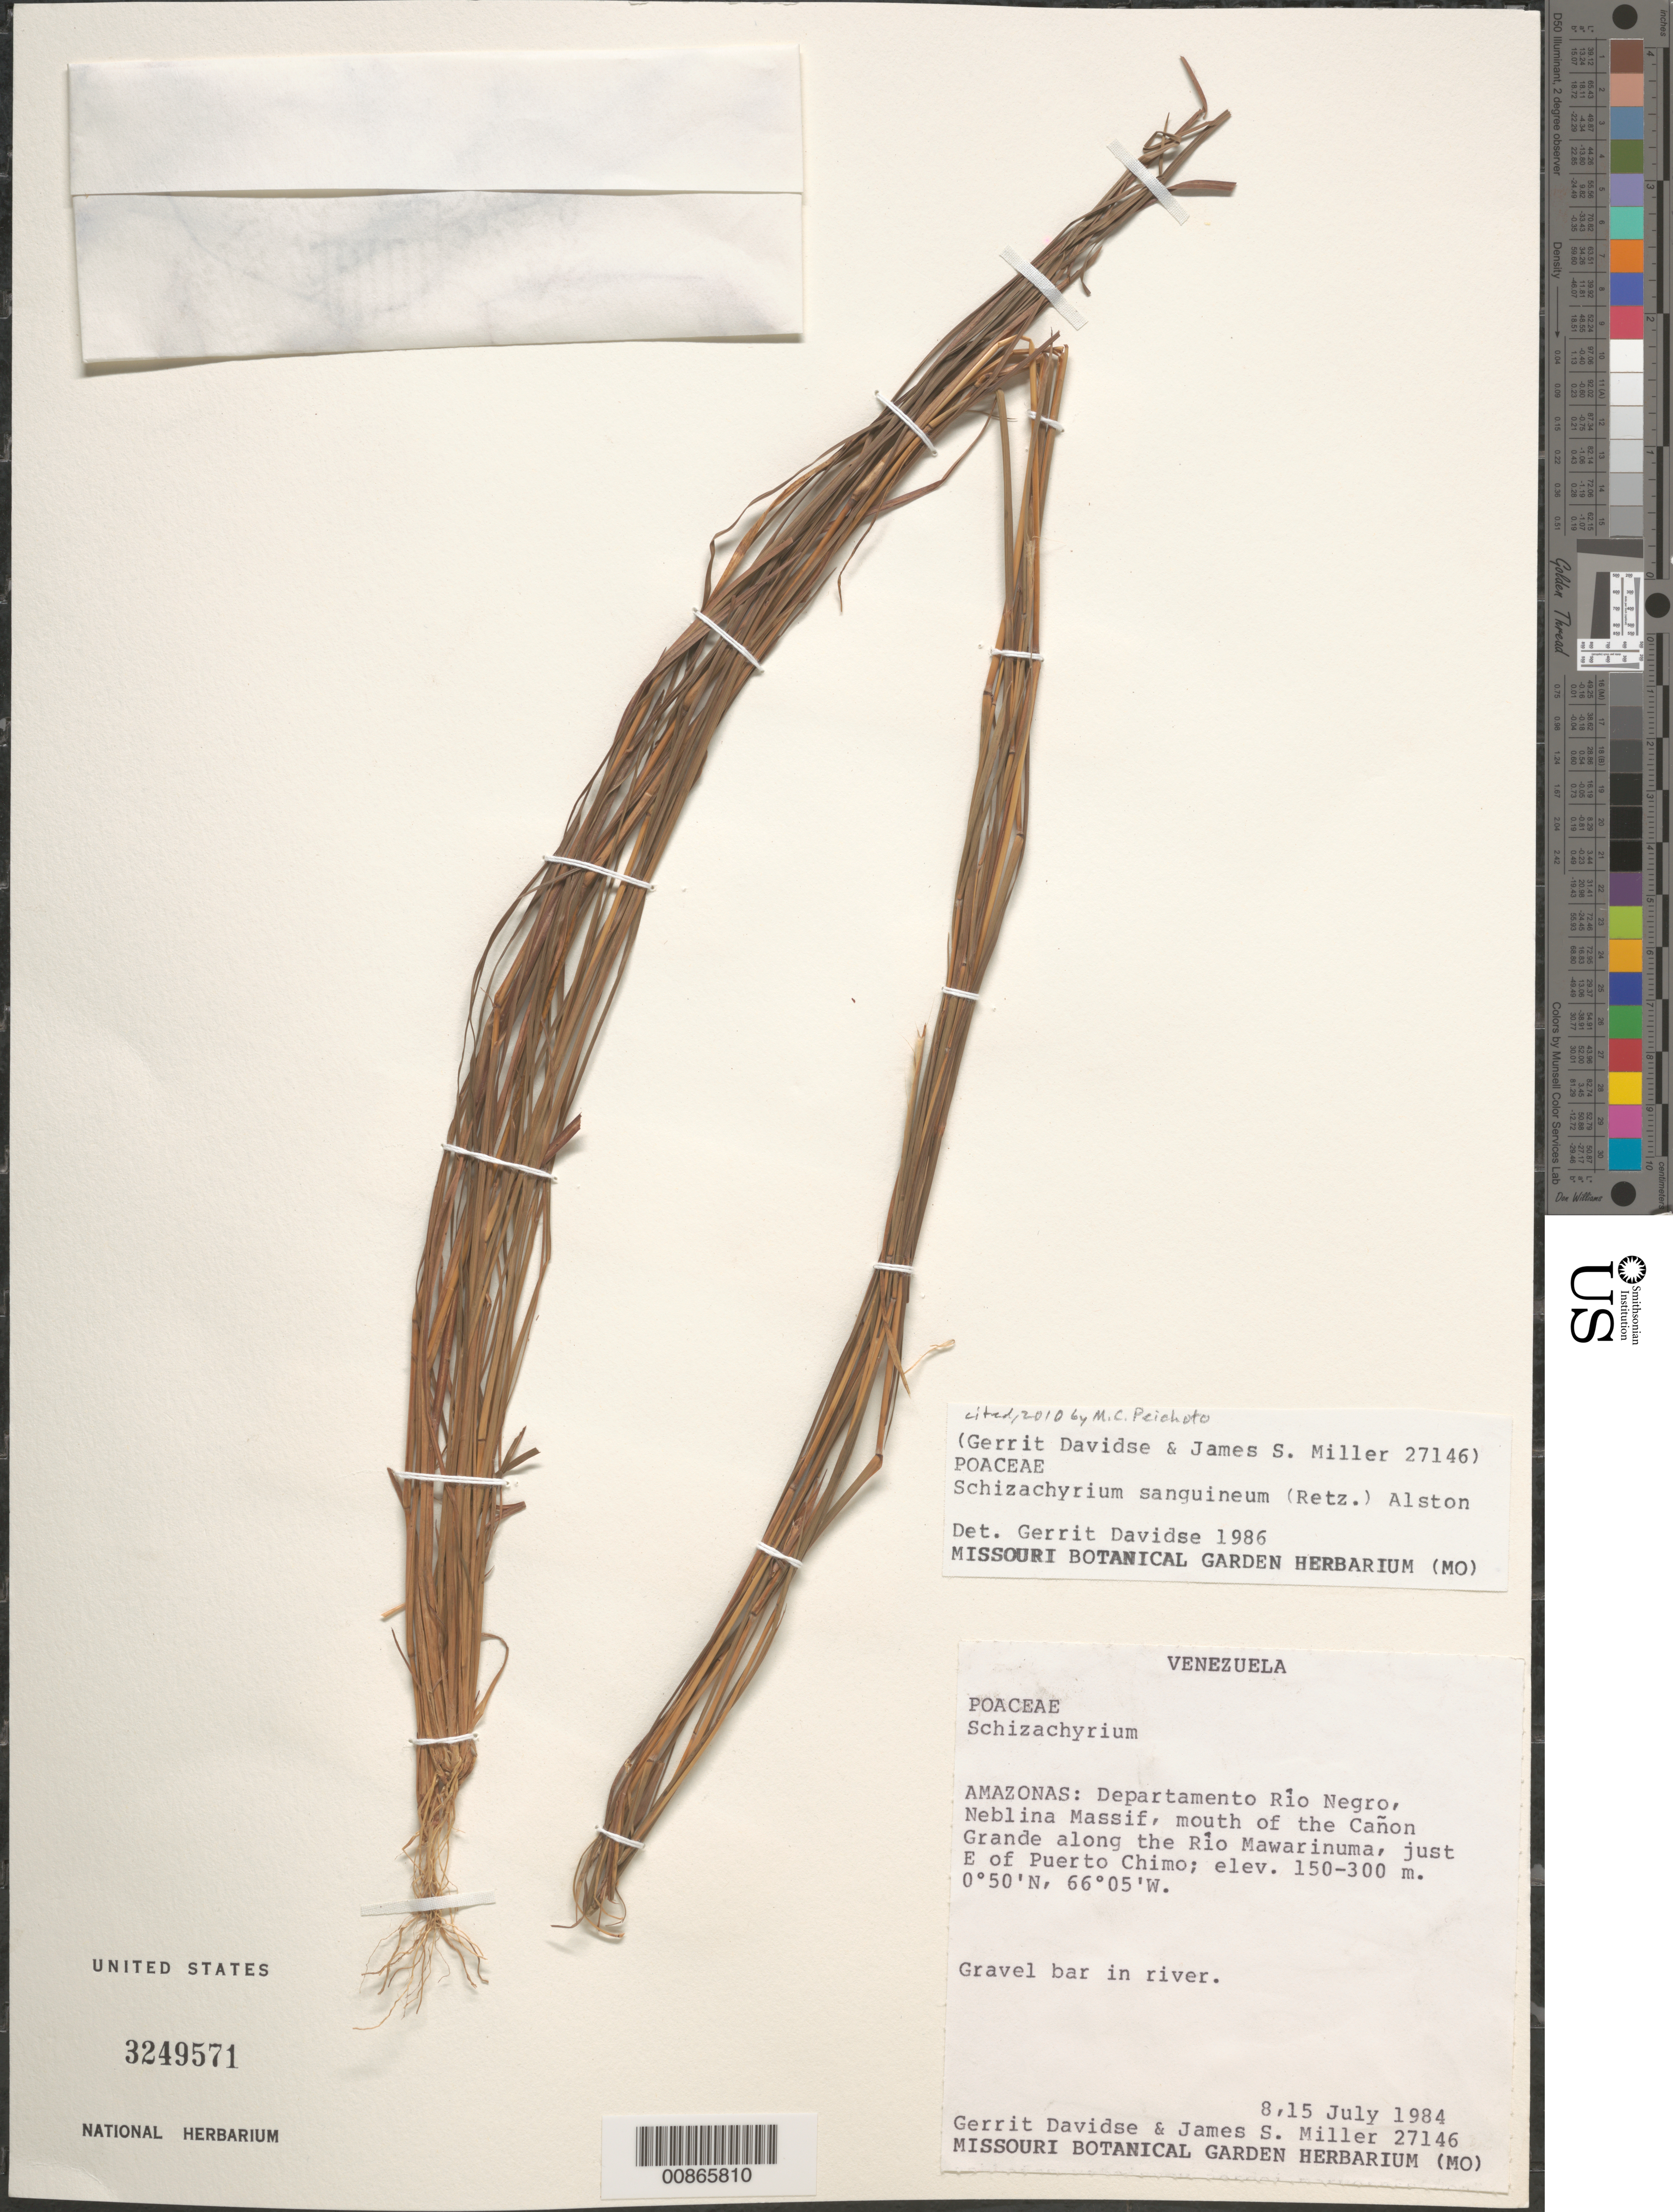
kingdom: Plantae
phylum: Tracheophyta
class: Liliopsida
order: Poales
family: Poaceae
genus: Schizachyrium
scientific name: Schizachyrium sanguineum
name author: (Retz.) Alston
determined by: Davidse, Gerrit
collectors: G. Davidse & J. S. Miller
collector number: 27146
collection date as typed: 8-Jul-84 to 15-Jul-84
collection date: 1984-07-08/1984-07-15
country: Venezuela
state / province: Amazonas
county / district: Río Negro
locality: Neblina Massif, Canyon Grande, along Río Mawarinuma, just E of Puerto Chimo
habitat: Gravel bar in river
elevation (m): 150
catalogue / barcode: US 3249571